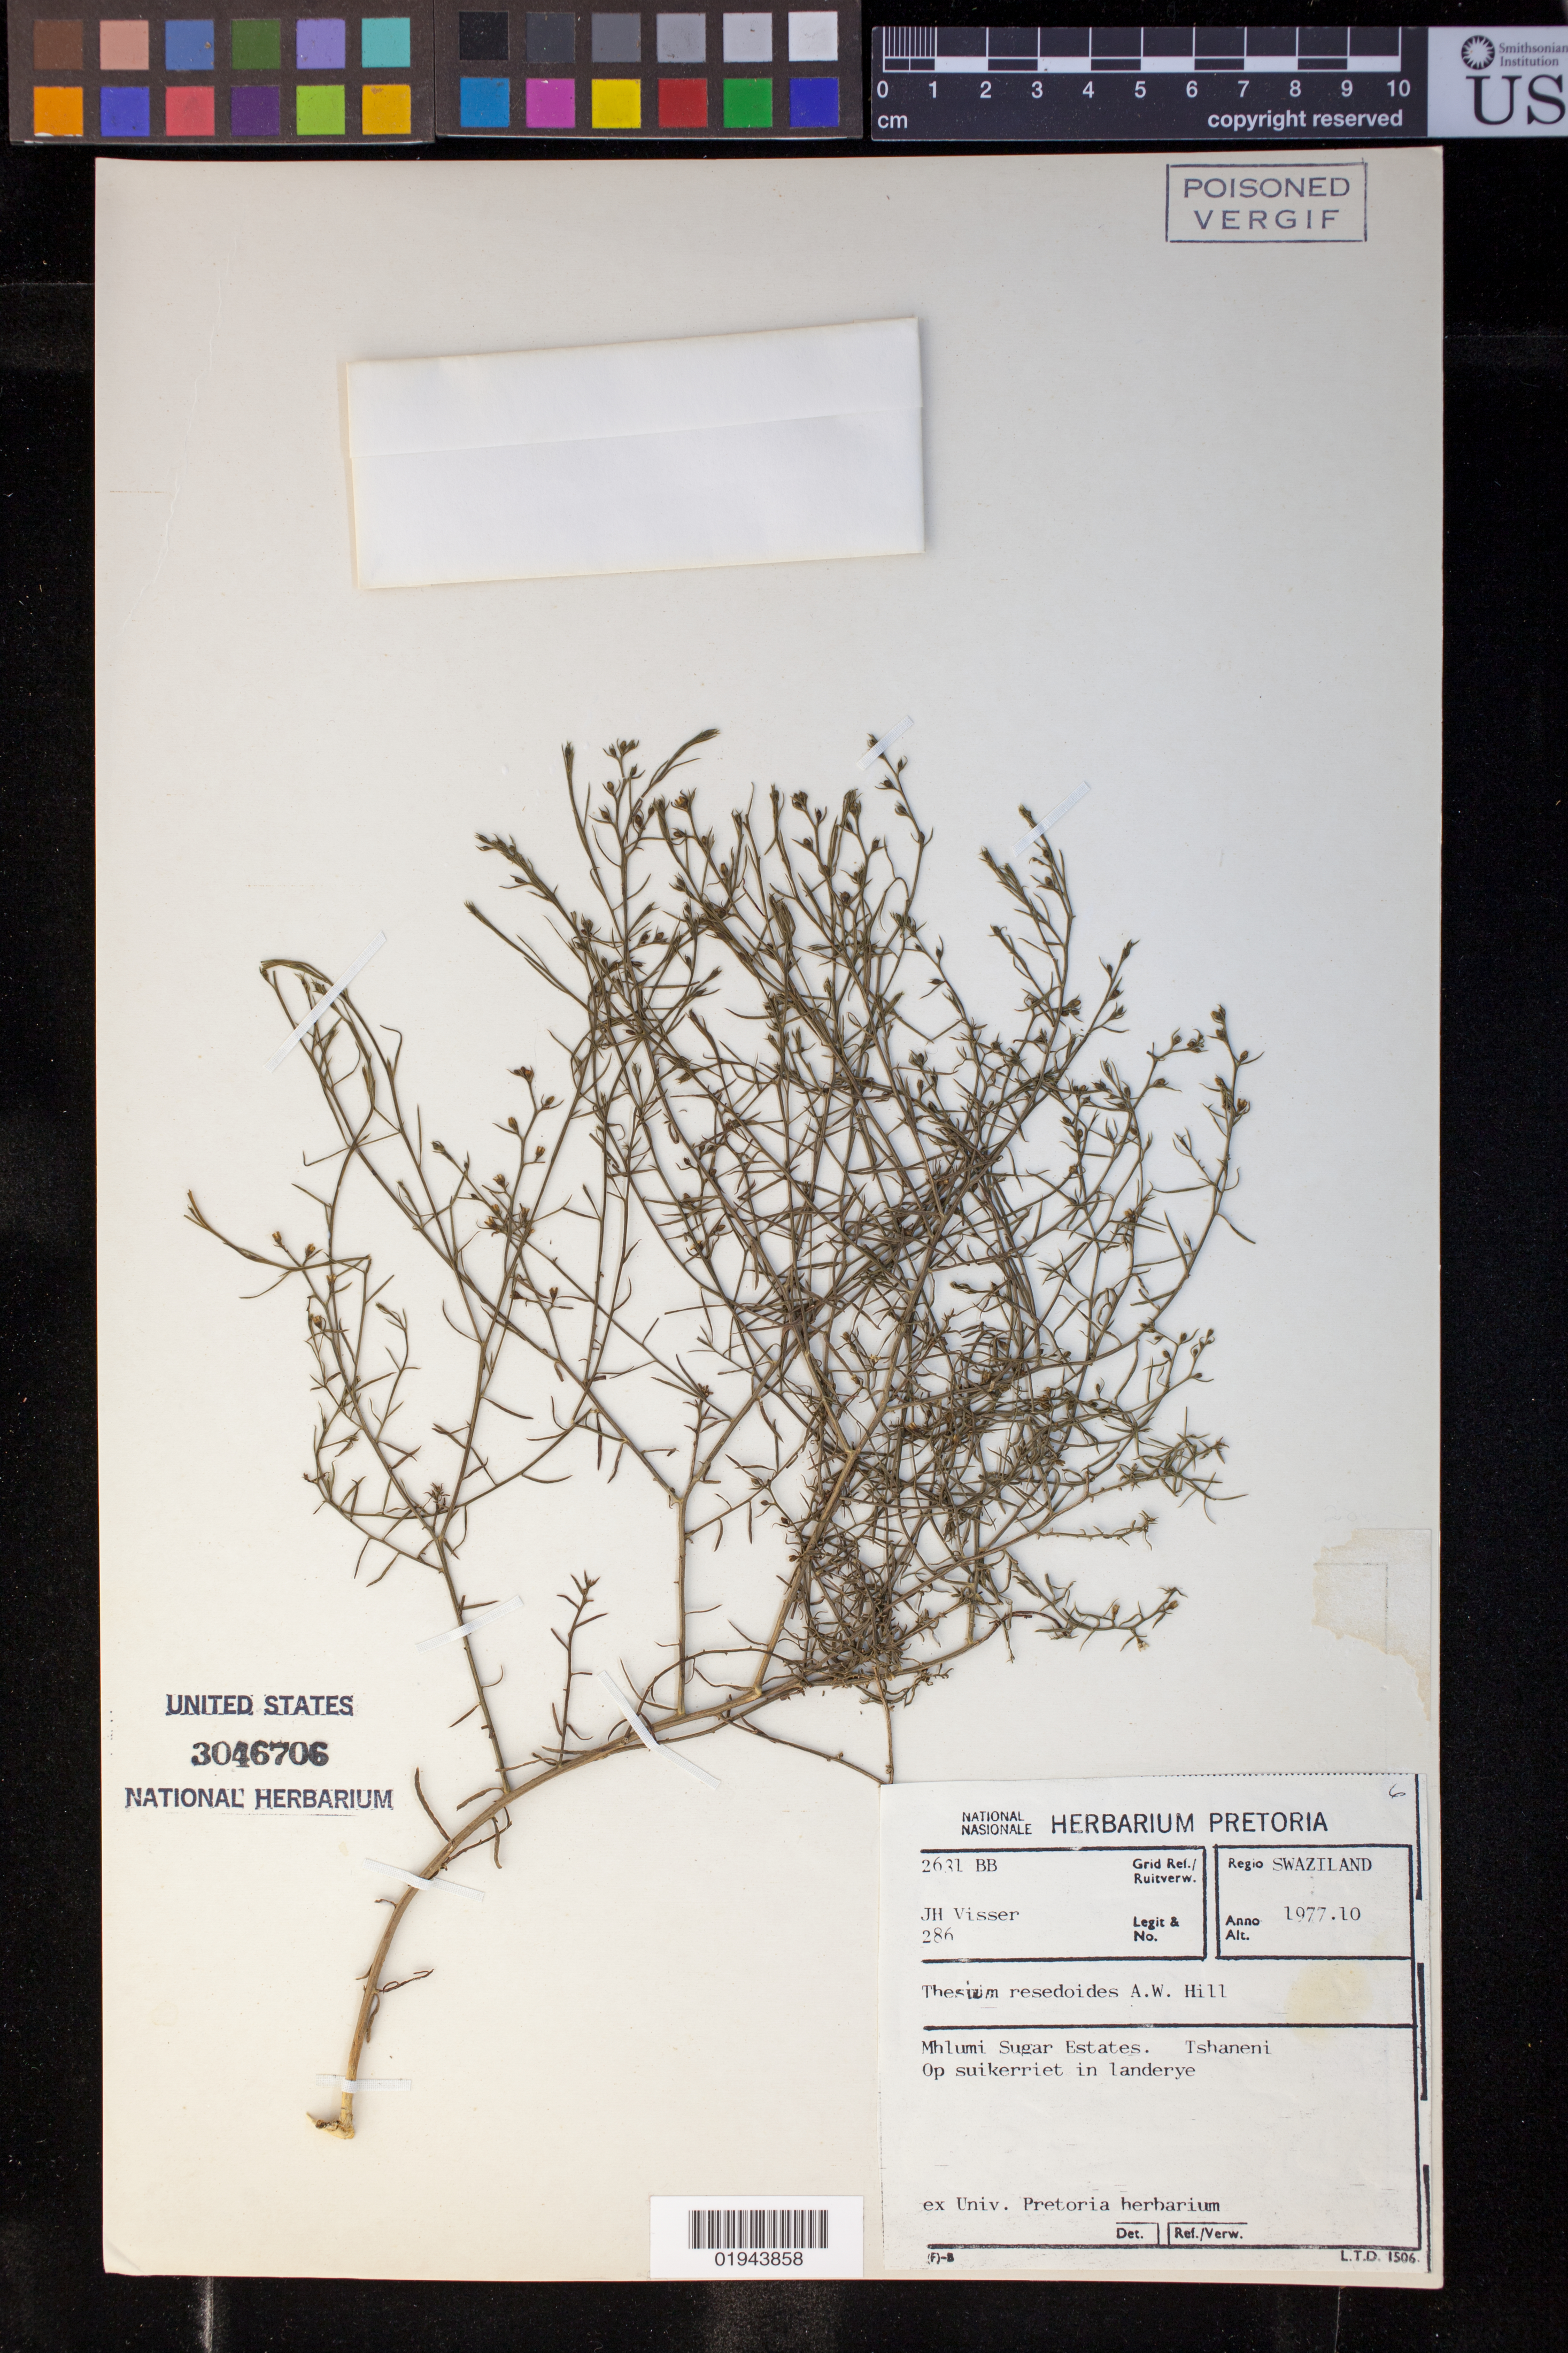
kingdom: Plantae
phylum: Tracheophyta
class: Magnoliopsida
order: Santalales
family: Thesiaceae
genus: Thesium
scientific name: Thesium resedoides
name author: A.W. Hill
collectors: A. Visser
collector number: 286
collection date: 1977-10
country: Eswatini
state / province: Lubombo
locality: Mhlumi Sugar Estates. Tshaneni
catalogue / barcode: US 3046706